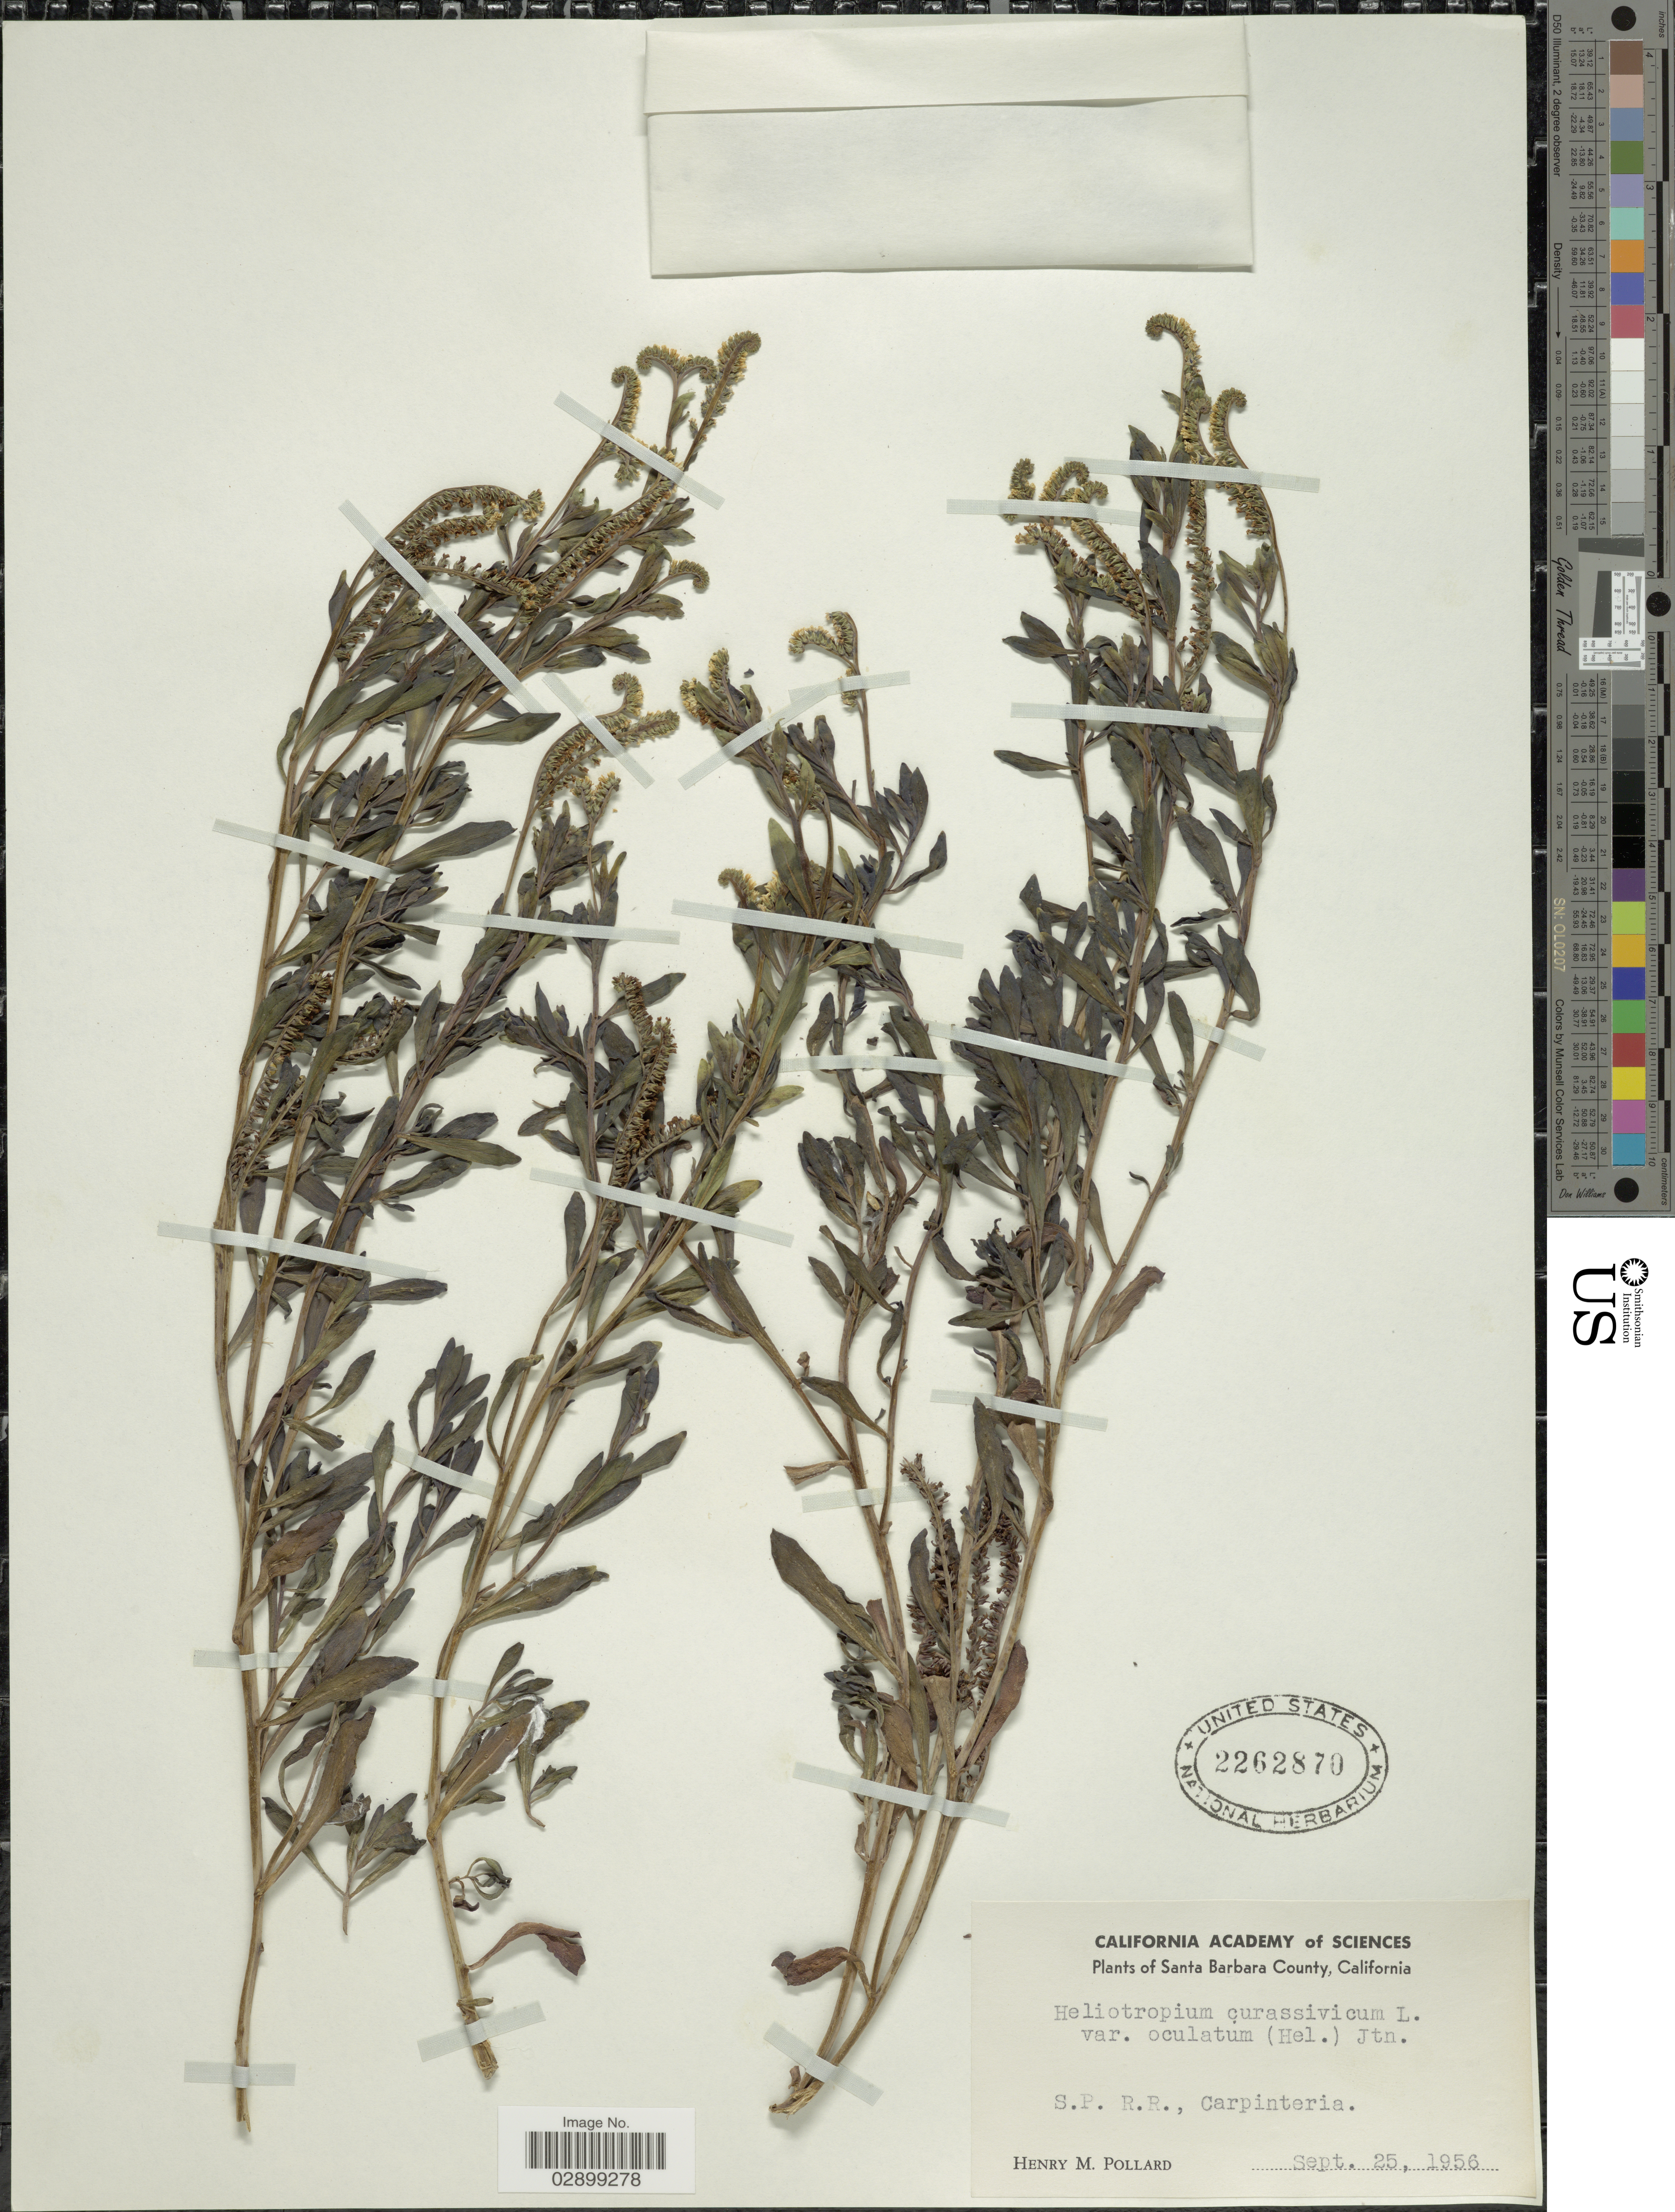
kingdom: Plantae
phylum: Tracheophyta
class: Magnoliopsida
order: Boraginales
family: Heliotropiaceae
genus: Heliotropium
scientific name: Heliotropium sp.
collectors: H. M. Pollard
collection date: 1956-09-25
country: United States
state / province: California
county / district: Santa Barbara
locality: Santa Barbara County. S.P. R.R., Carpinteria.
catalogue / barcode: US 2262870